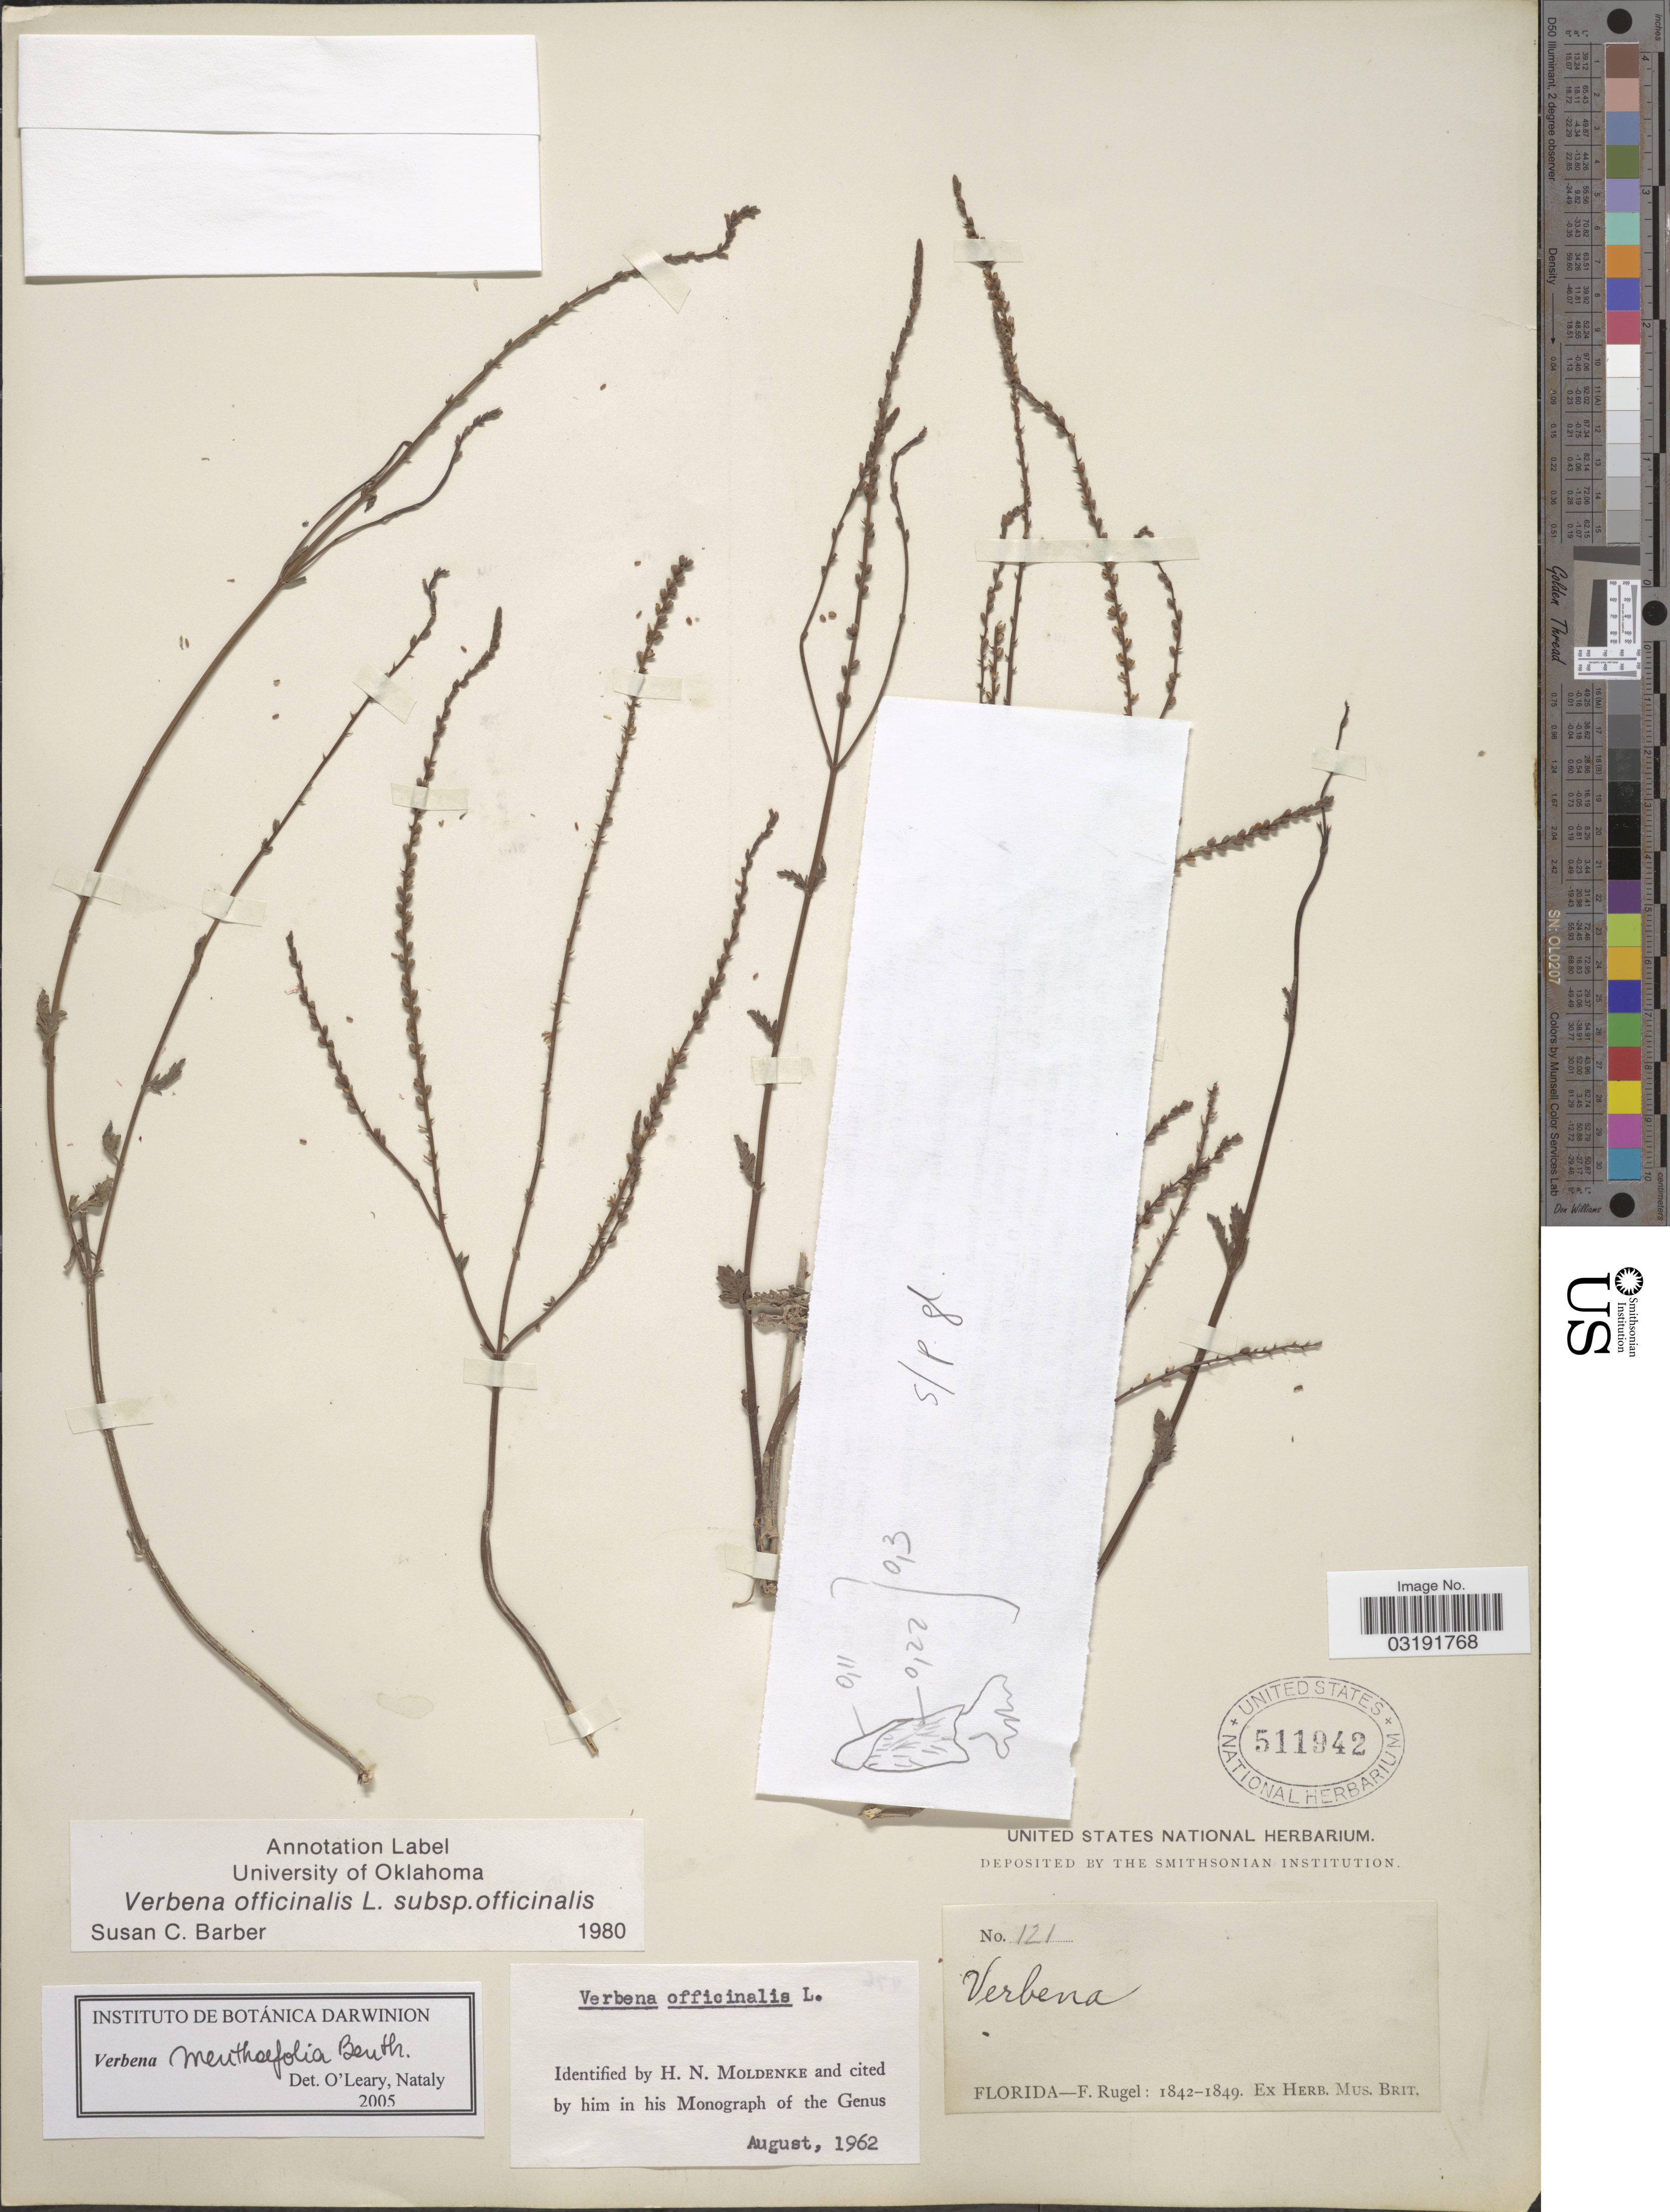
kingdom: Plantae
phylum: Tracheophyta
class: Magnoliopsida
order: Lamiales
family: Verbenaceae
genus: Verbena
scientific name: Verbena menthaefolia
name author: Benth.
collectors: F. Rugel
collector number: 121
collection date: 1842/1849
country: United States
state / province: Florida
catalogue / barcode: US 511942